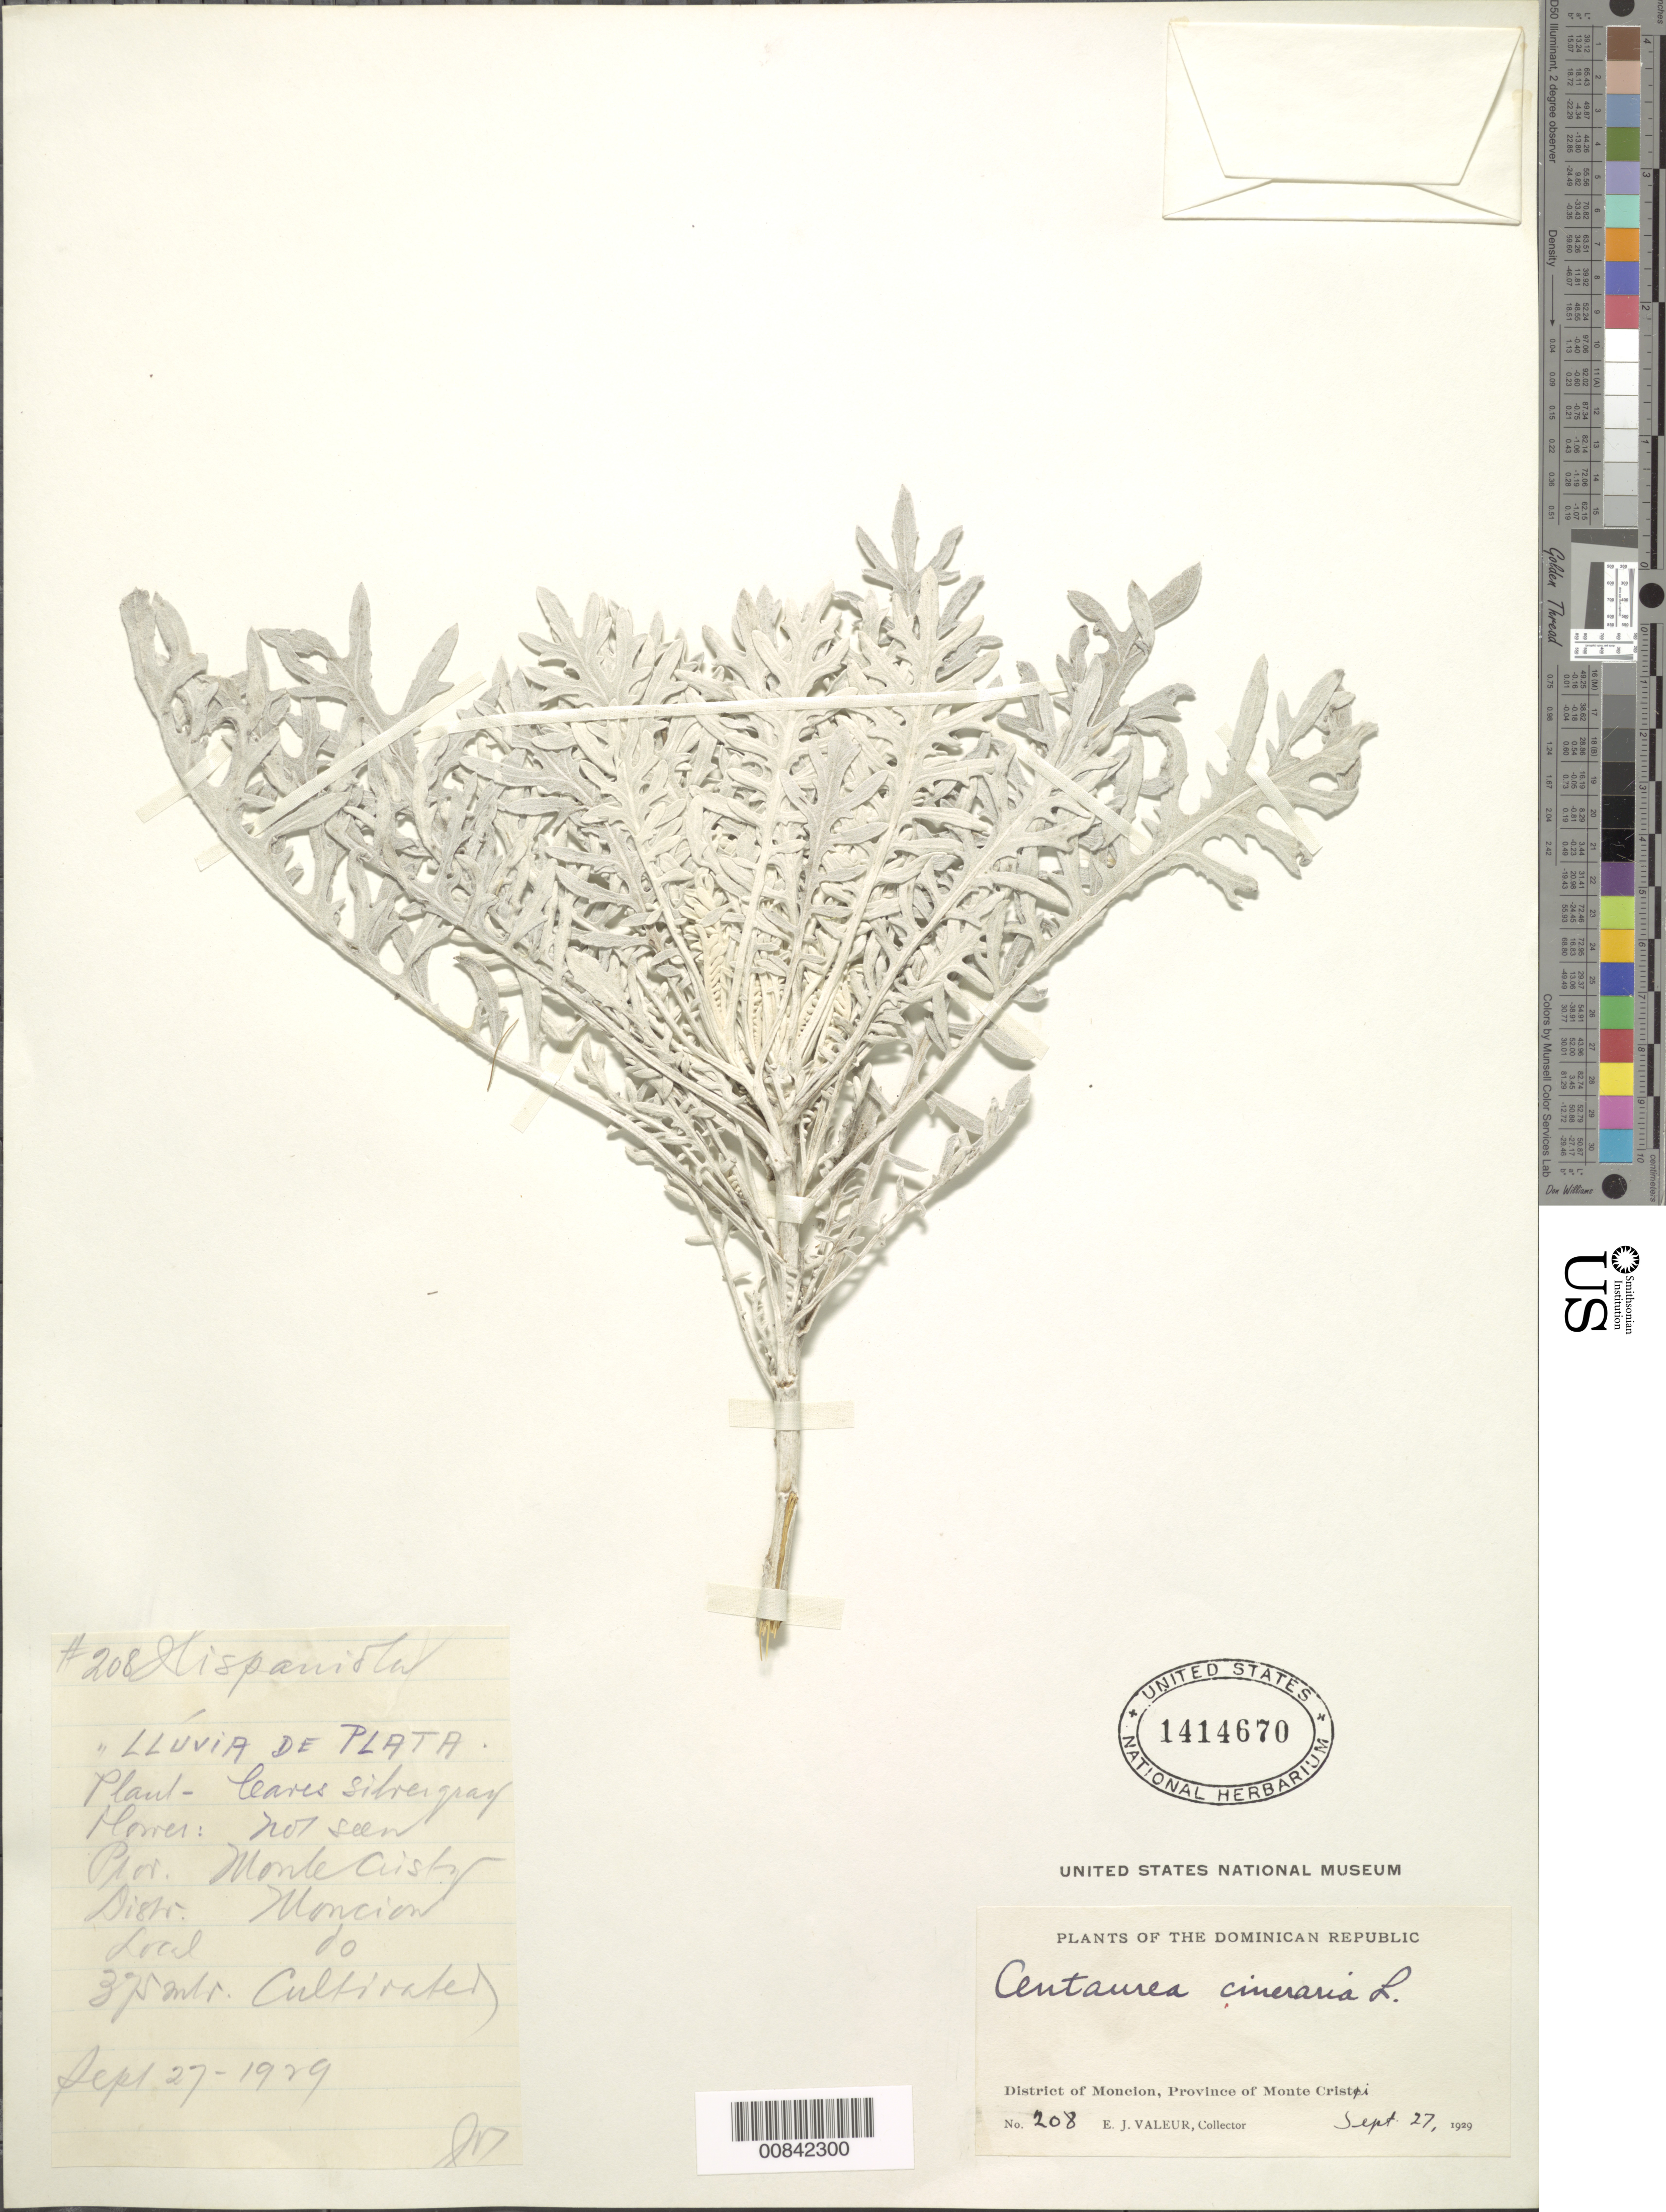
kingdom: Plantae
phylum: Tracheophyta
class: Magnoliopsida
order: Asterales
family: Asteraceae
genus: Centaurea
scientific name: Centaurea cineraria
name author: L.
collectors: E. Valeur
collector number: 208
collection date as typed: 27 Sep 1929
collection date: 1929-09-27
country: Dominican Republic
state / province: Monte Cristi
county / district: Monción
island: Hispaniola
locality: "Io"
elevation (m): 375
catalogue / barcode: US 1414670